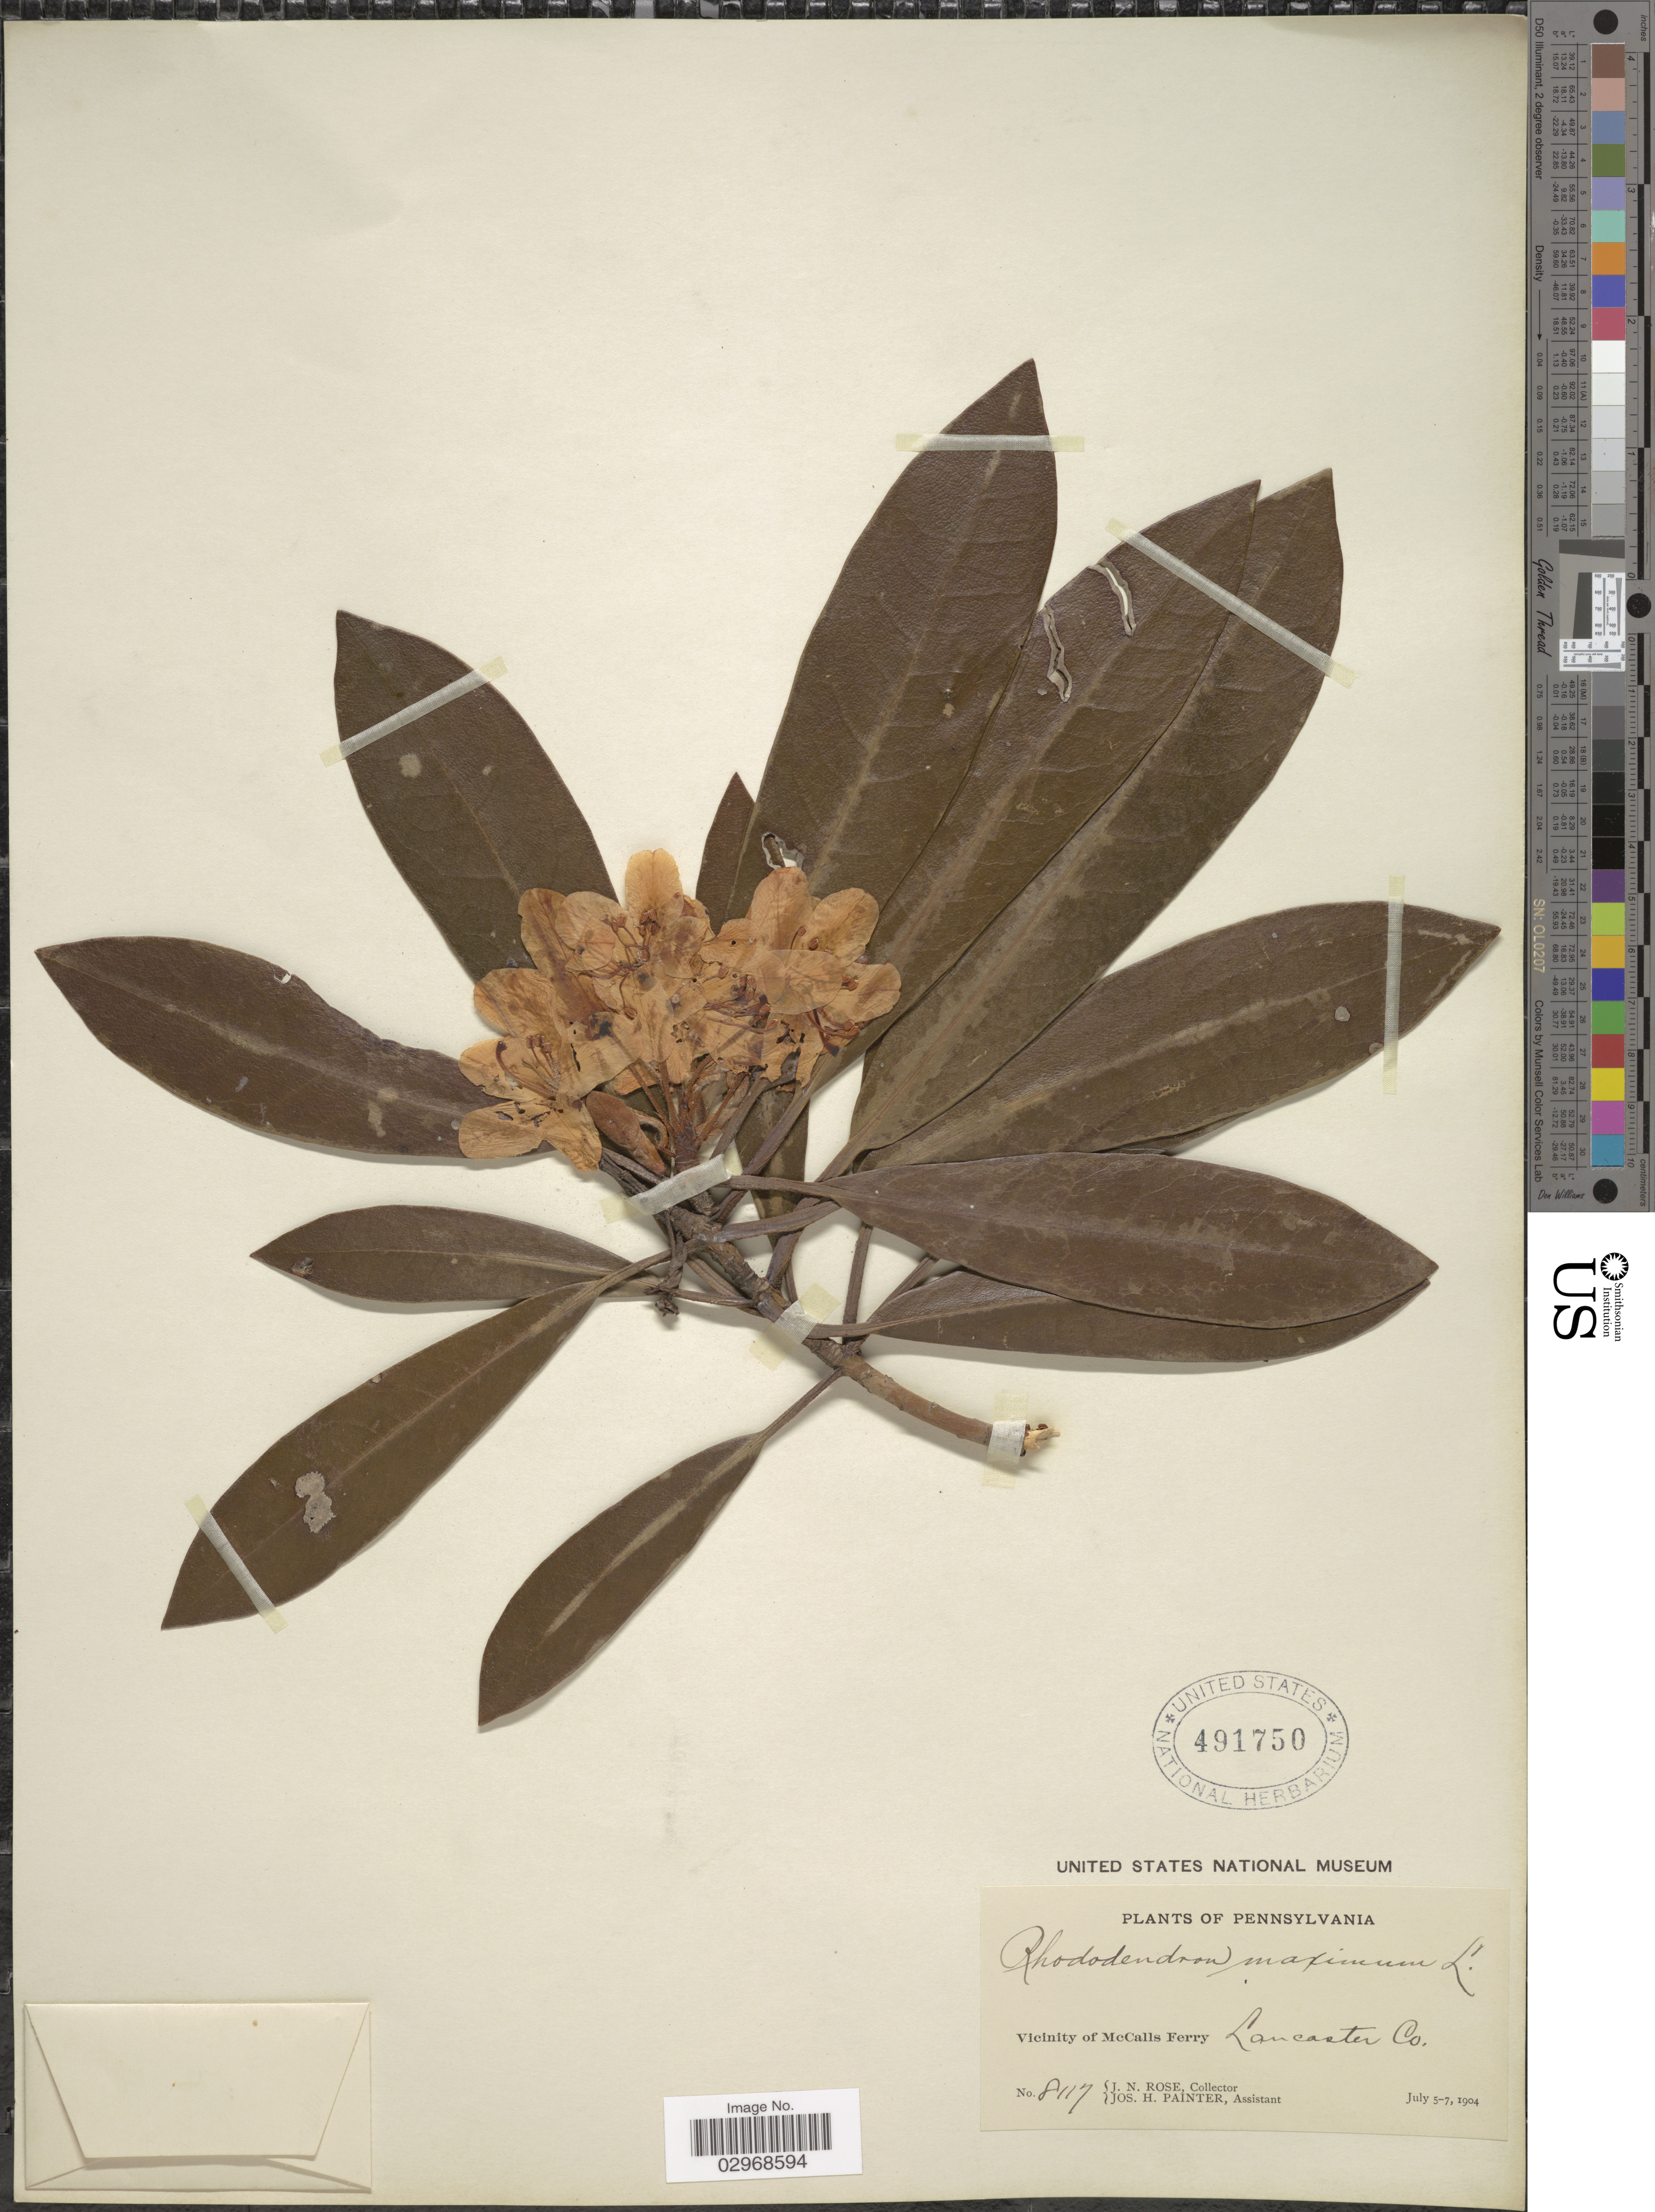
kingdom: Plantae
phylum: Tracheophyta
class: Magnoliopsida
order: Ericales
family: Ericaceae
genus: Rhododendron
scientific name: Rhododendron maximum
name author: L.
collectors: J. N. Rose & J. H. Painter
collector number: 8117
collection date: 1904-07-05/1904-07-07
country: United States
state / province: Pennsylvania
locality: Vicinity of McCalls Ferry Lancaster Co.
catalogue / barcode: US 491750